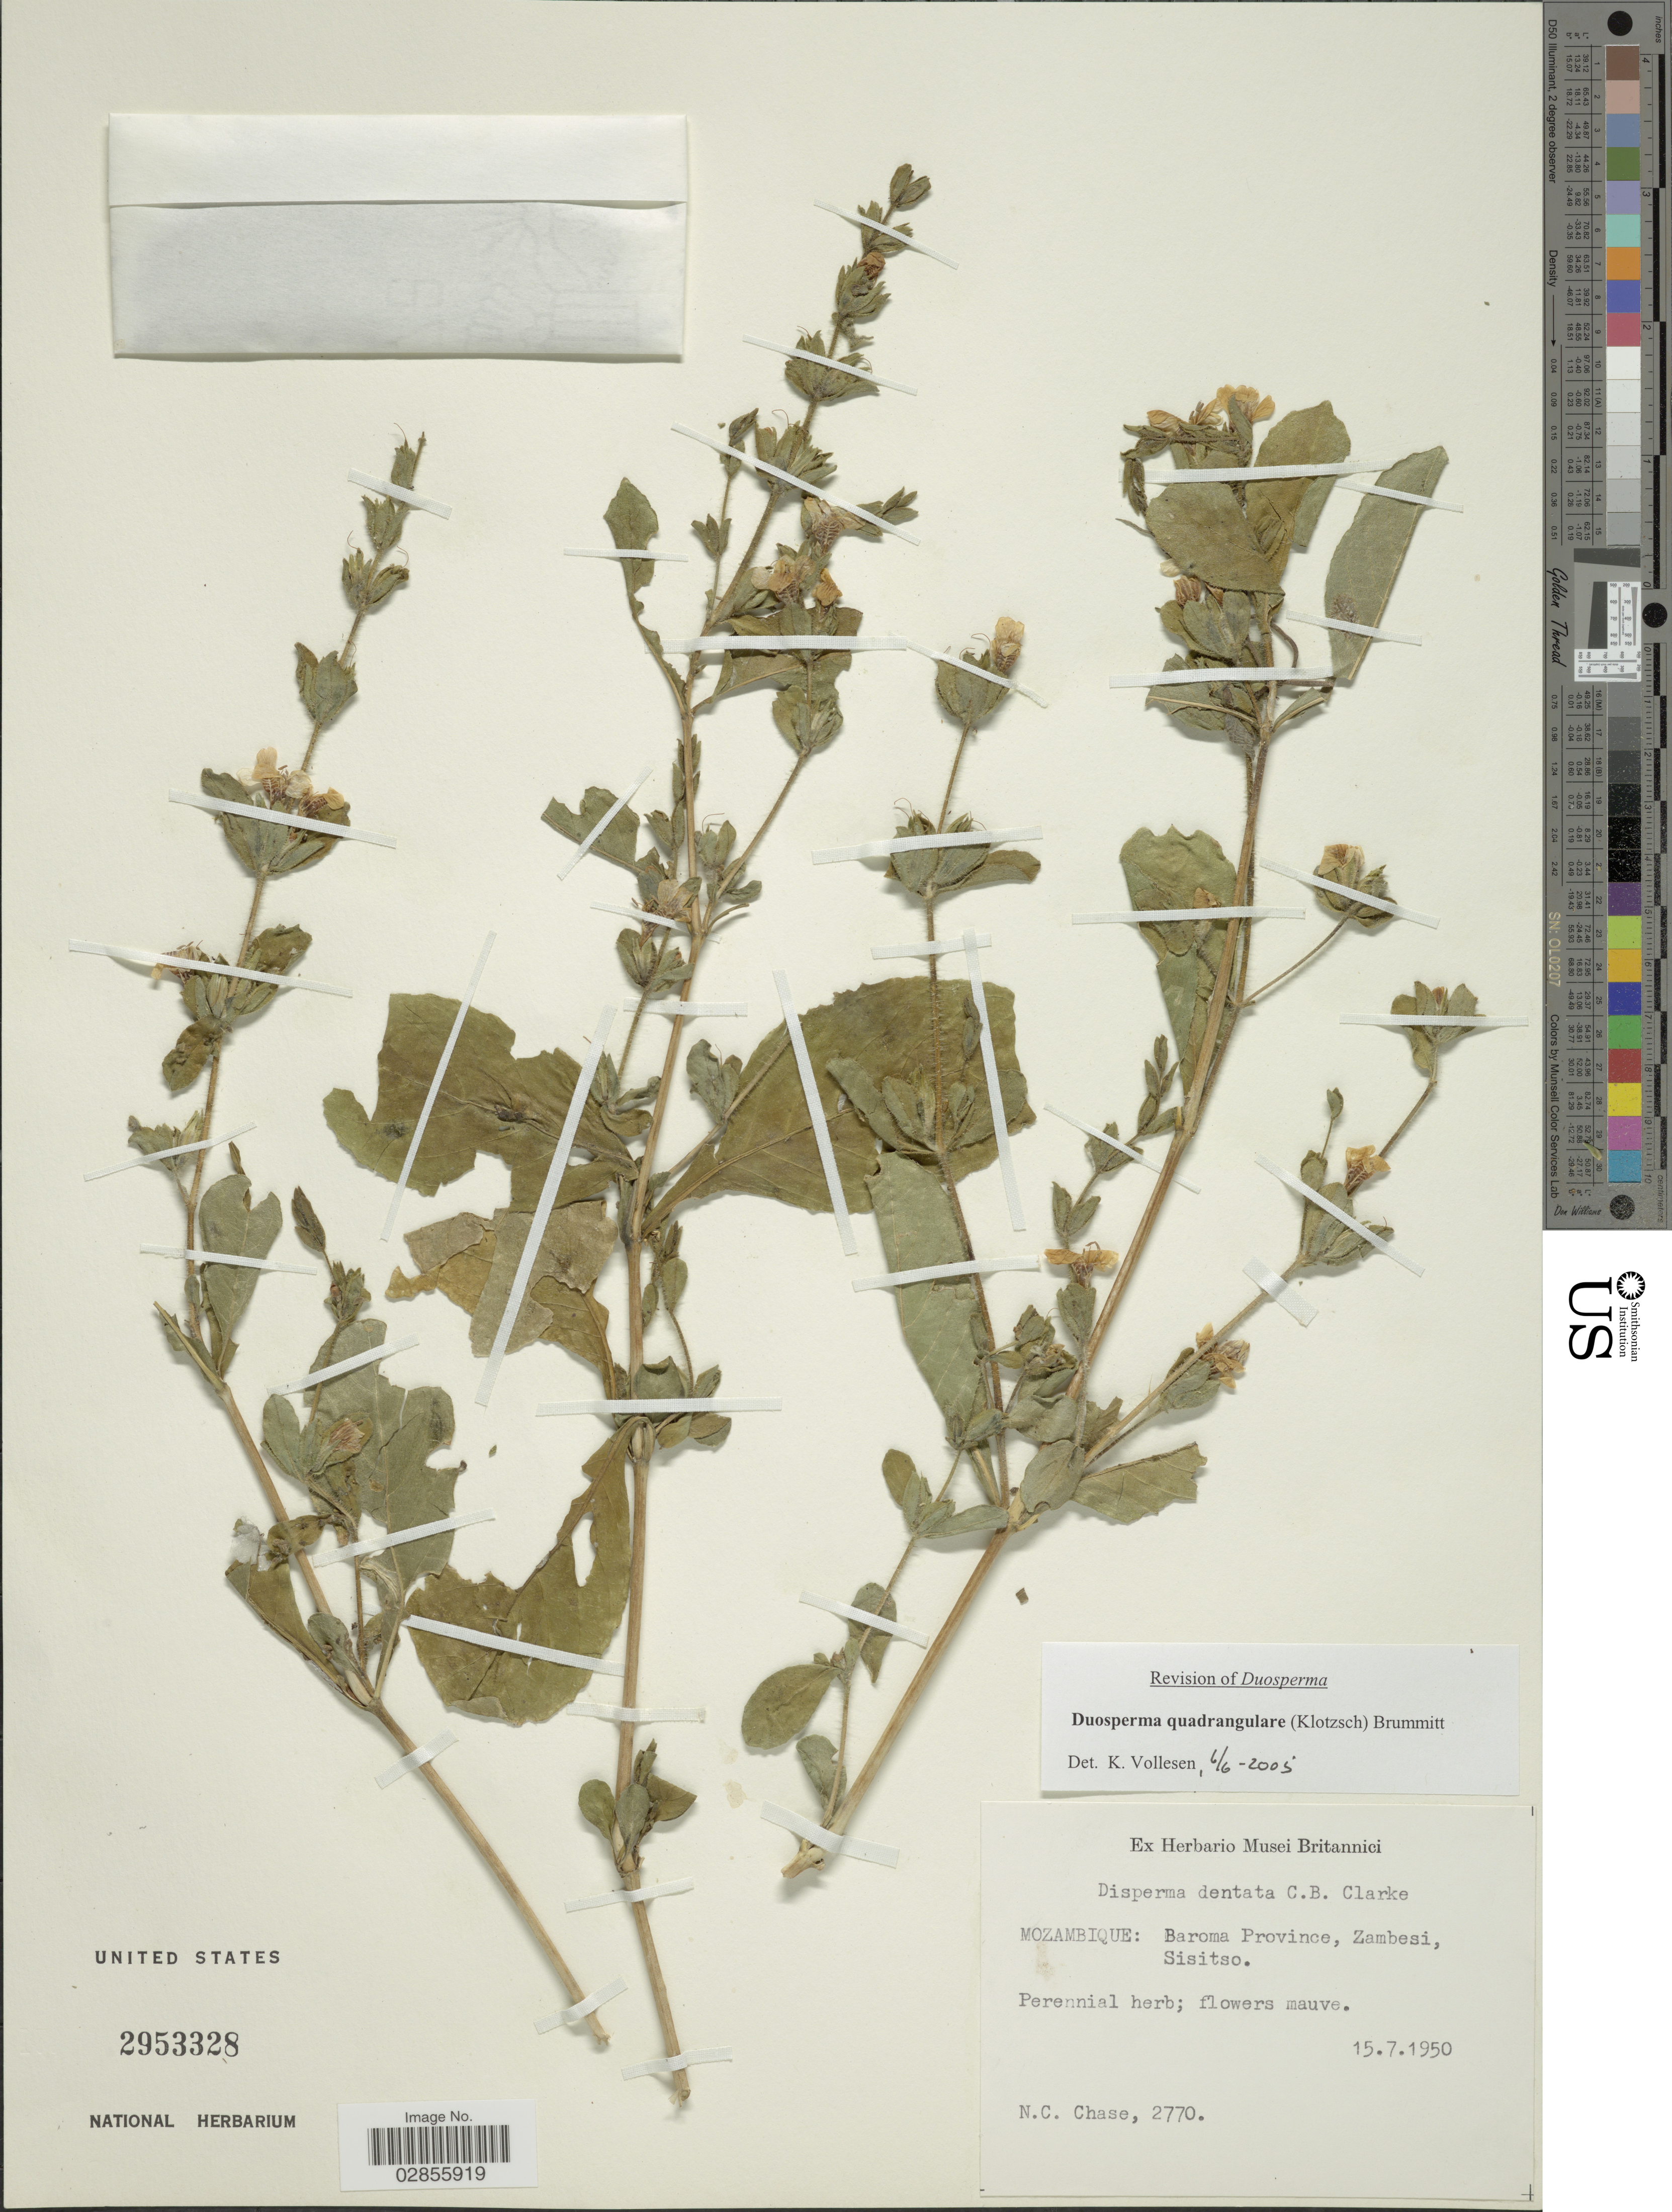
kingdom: Plantae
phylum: Tracheophyta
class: Magnoliopsida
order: Lamiales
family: Acanthaceae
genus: Duosperma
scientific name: Duosperma quadrangulare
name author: (Klotzsch) Brummitt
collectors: N. C. Chase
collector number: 2770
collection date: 1950-07-15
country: Mozambique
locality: Baroma Province, Zambesi, Sisitso.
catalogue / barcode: US 2953328